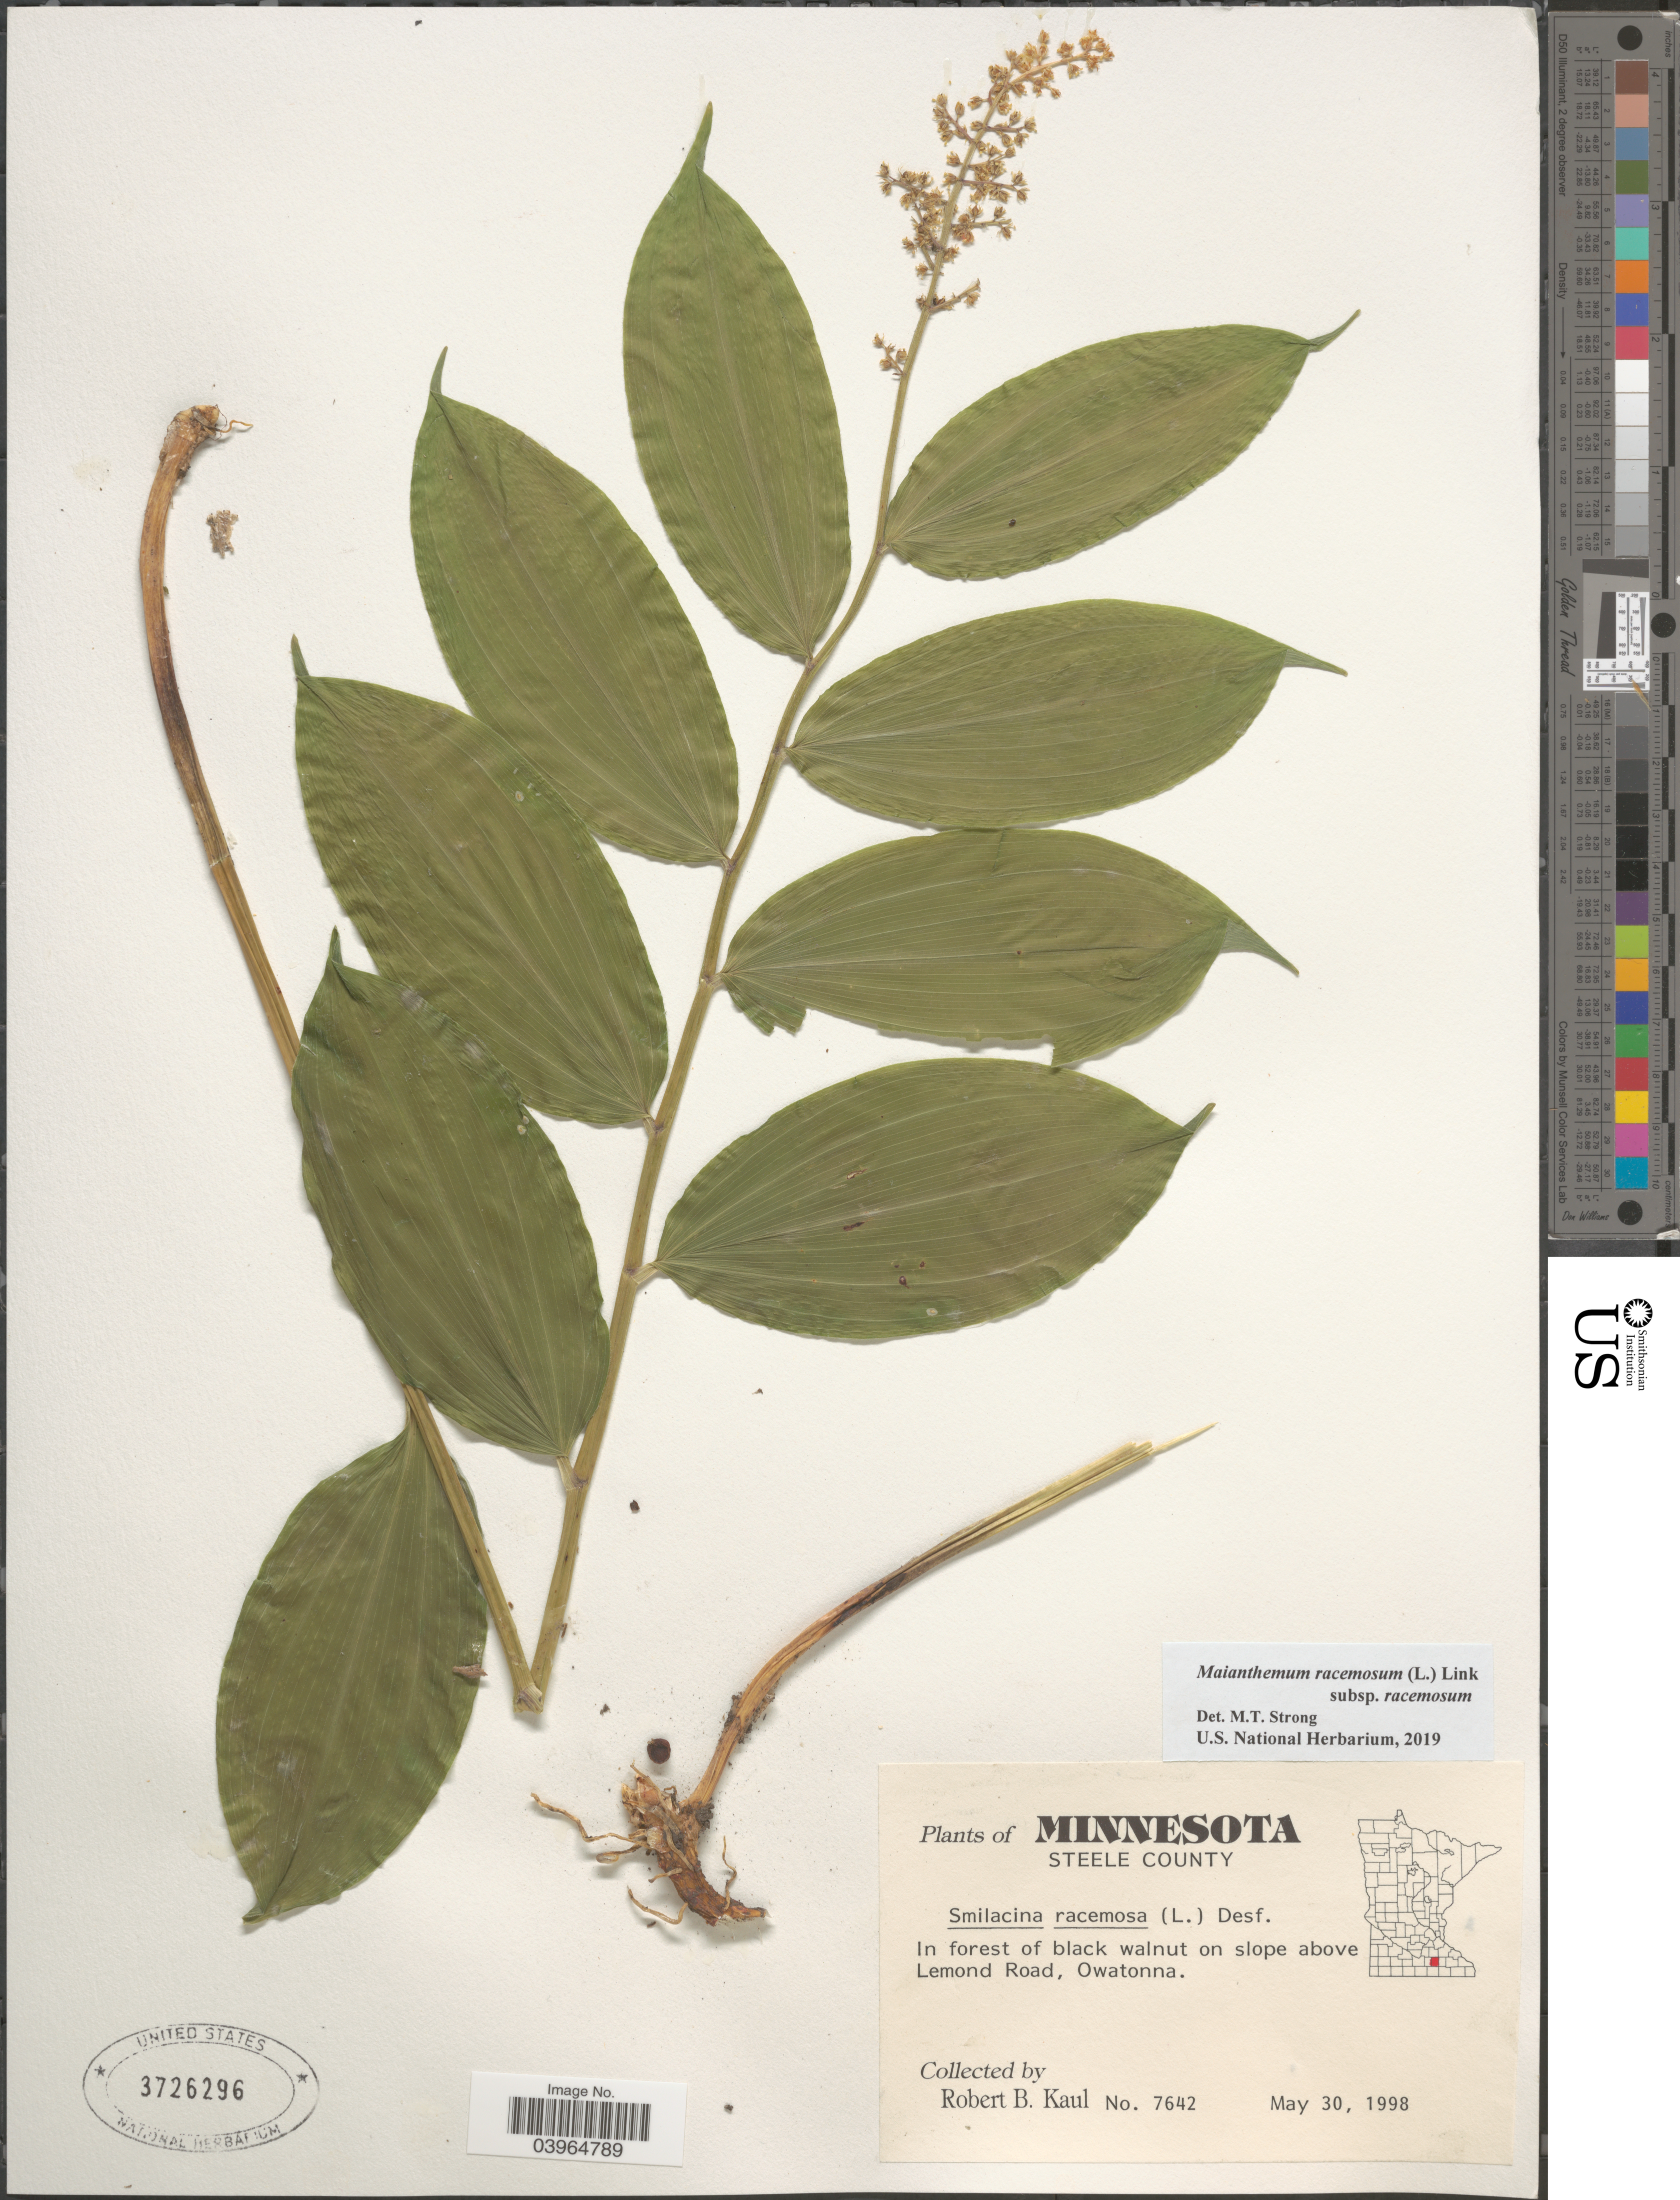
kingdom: Plantae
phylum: Tracheophyta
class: Liliopsida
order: Asparagales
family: Asparagaceae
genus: Maianthemum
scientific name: Maianthemum racemosum subsp. racemosum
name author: (L.) Link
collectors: R. Kaul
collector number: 7642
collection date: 1998-05-30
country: United States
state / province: Minnesota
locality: Steele County. In forest of black walnut on slope above Lemond Road, Owatonna.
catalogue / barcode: US 3726296